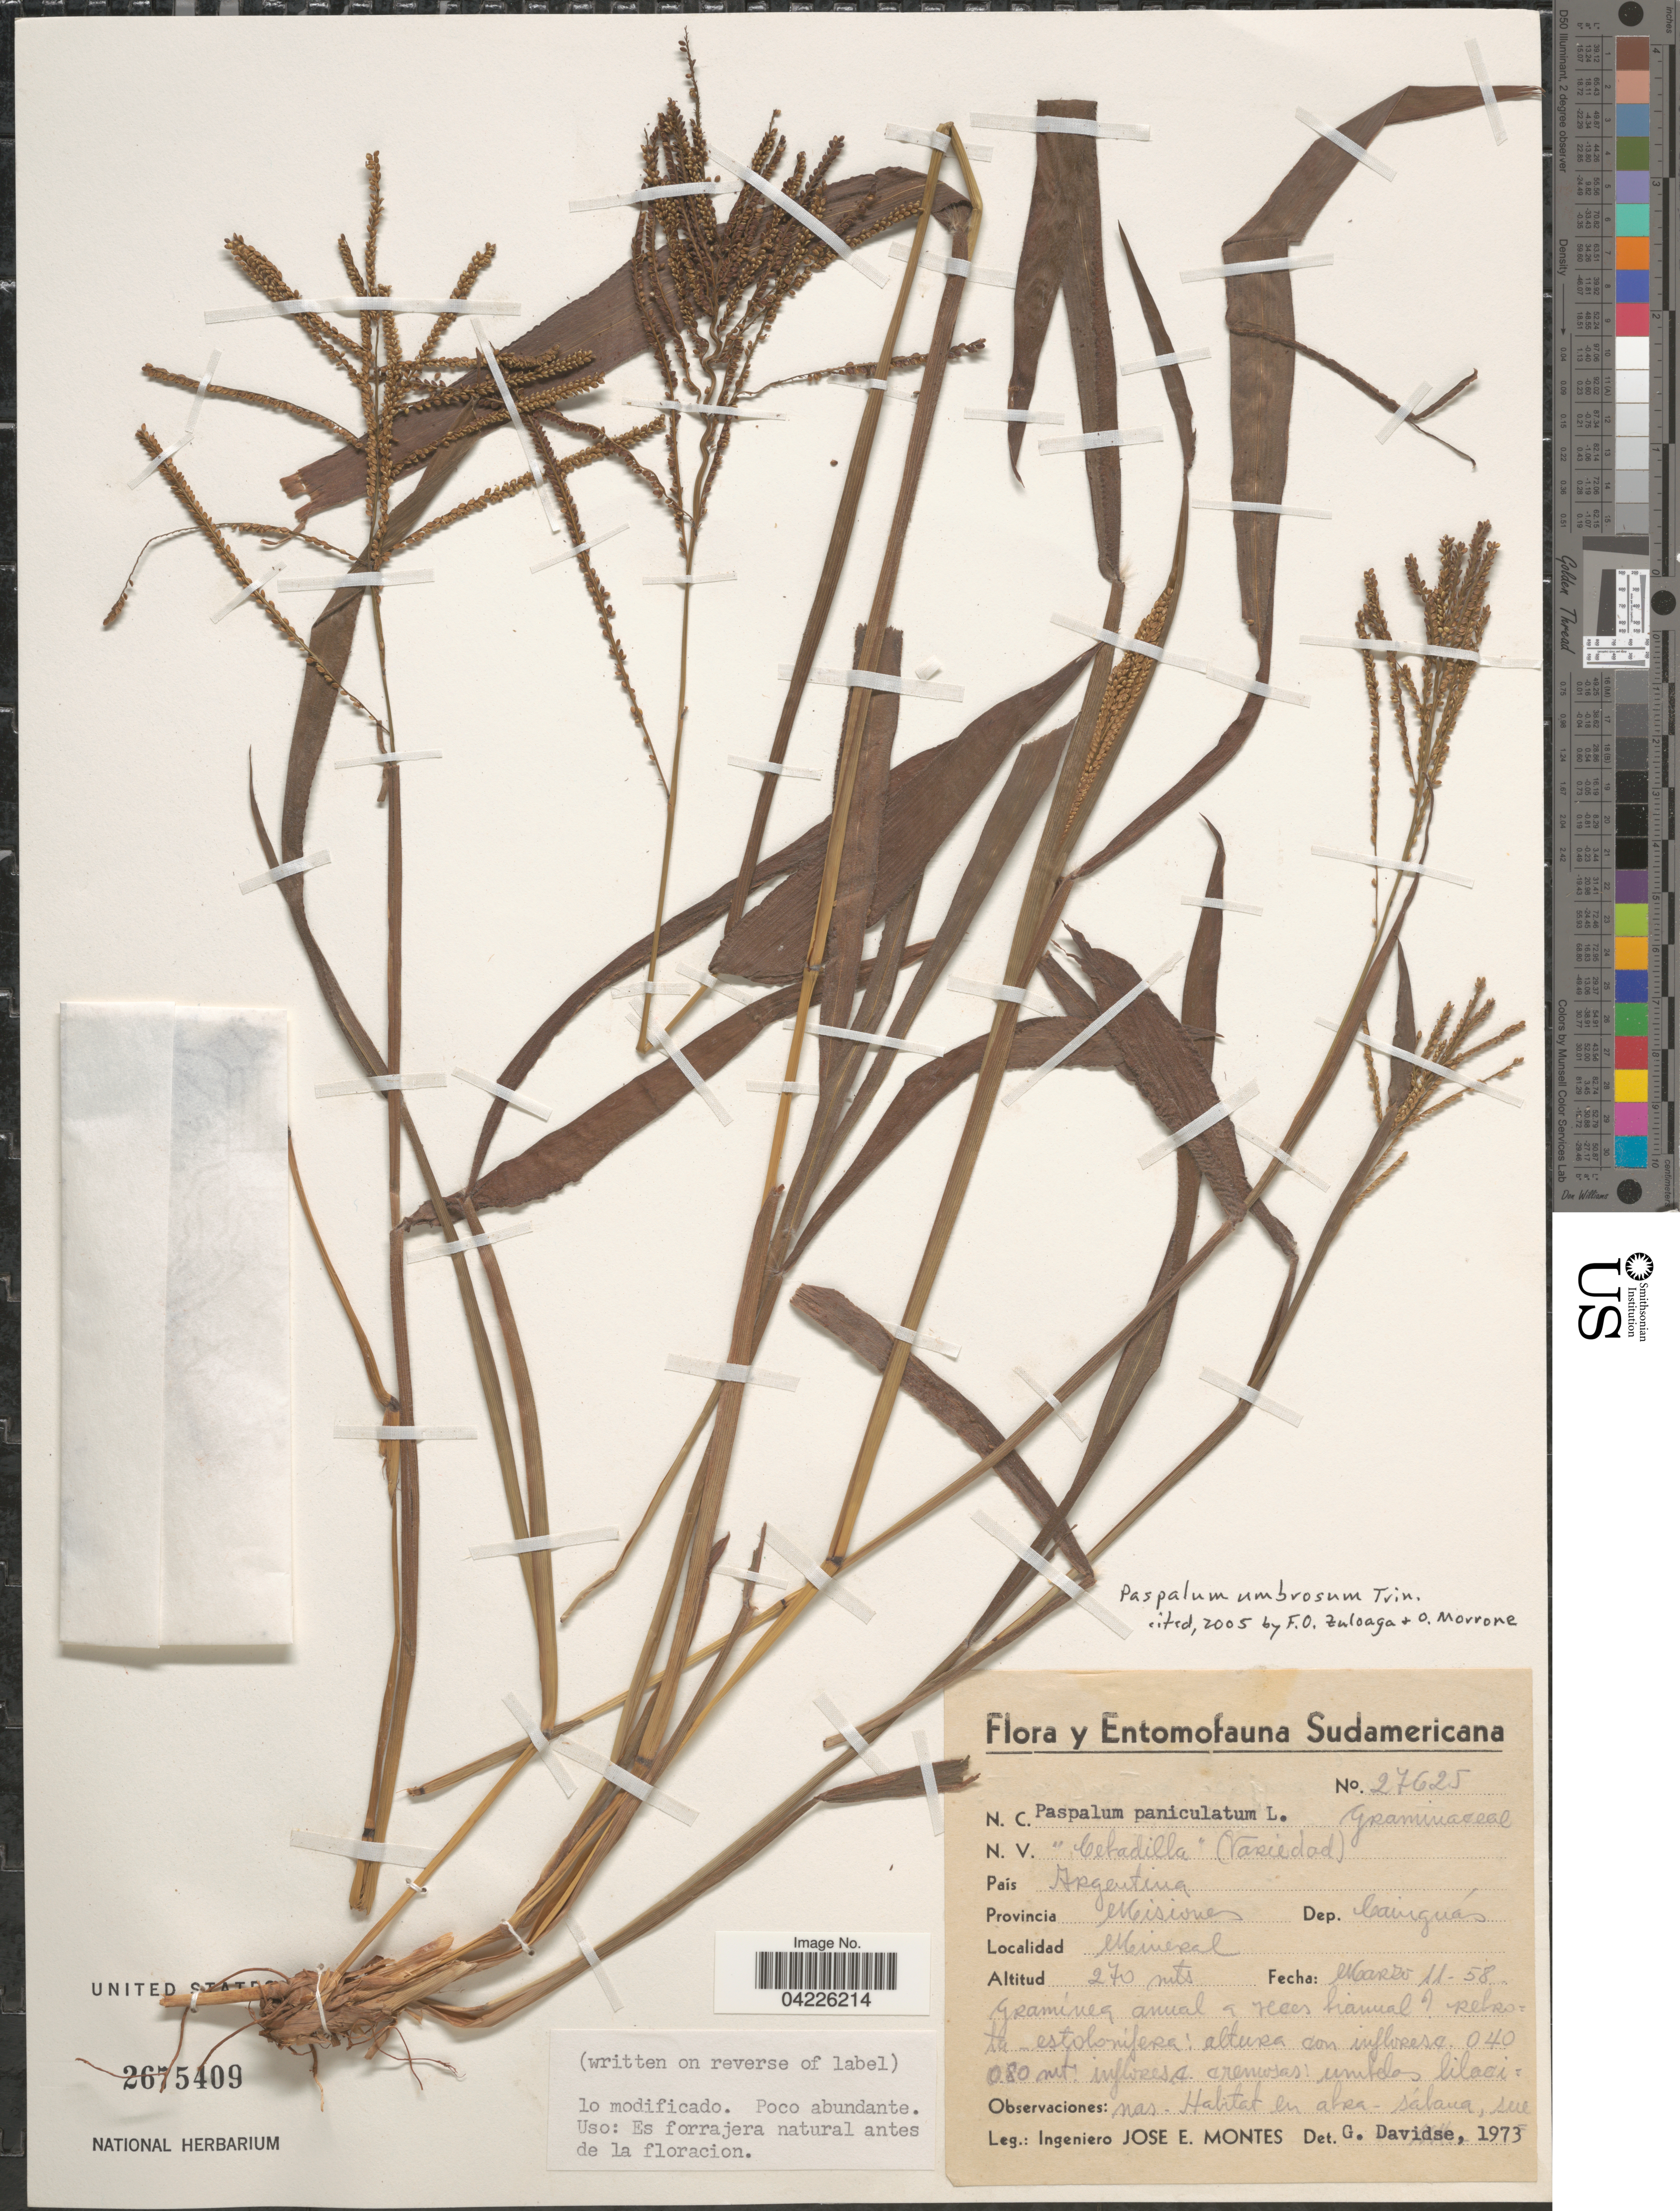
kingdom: Plantae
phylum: Tracheophyta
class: Liliopsida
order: Poales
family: Poaceae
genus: Paspalum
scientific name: Paspalum umbrosum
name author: Trin.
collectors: J. E. Montes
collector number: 27625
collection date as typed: Transcribed d/m/y: 11/3/58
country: Argentina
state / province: Misiones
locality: Dep. Cainguás. Mineral.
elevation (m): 270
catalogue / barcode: US 2675409